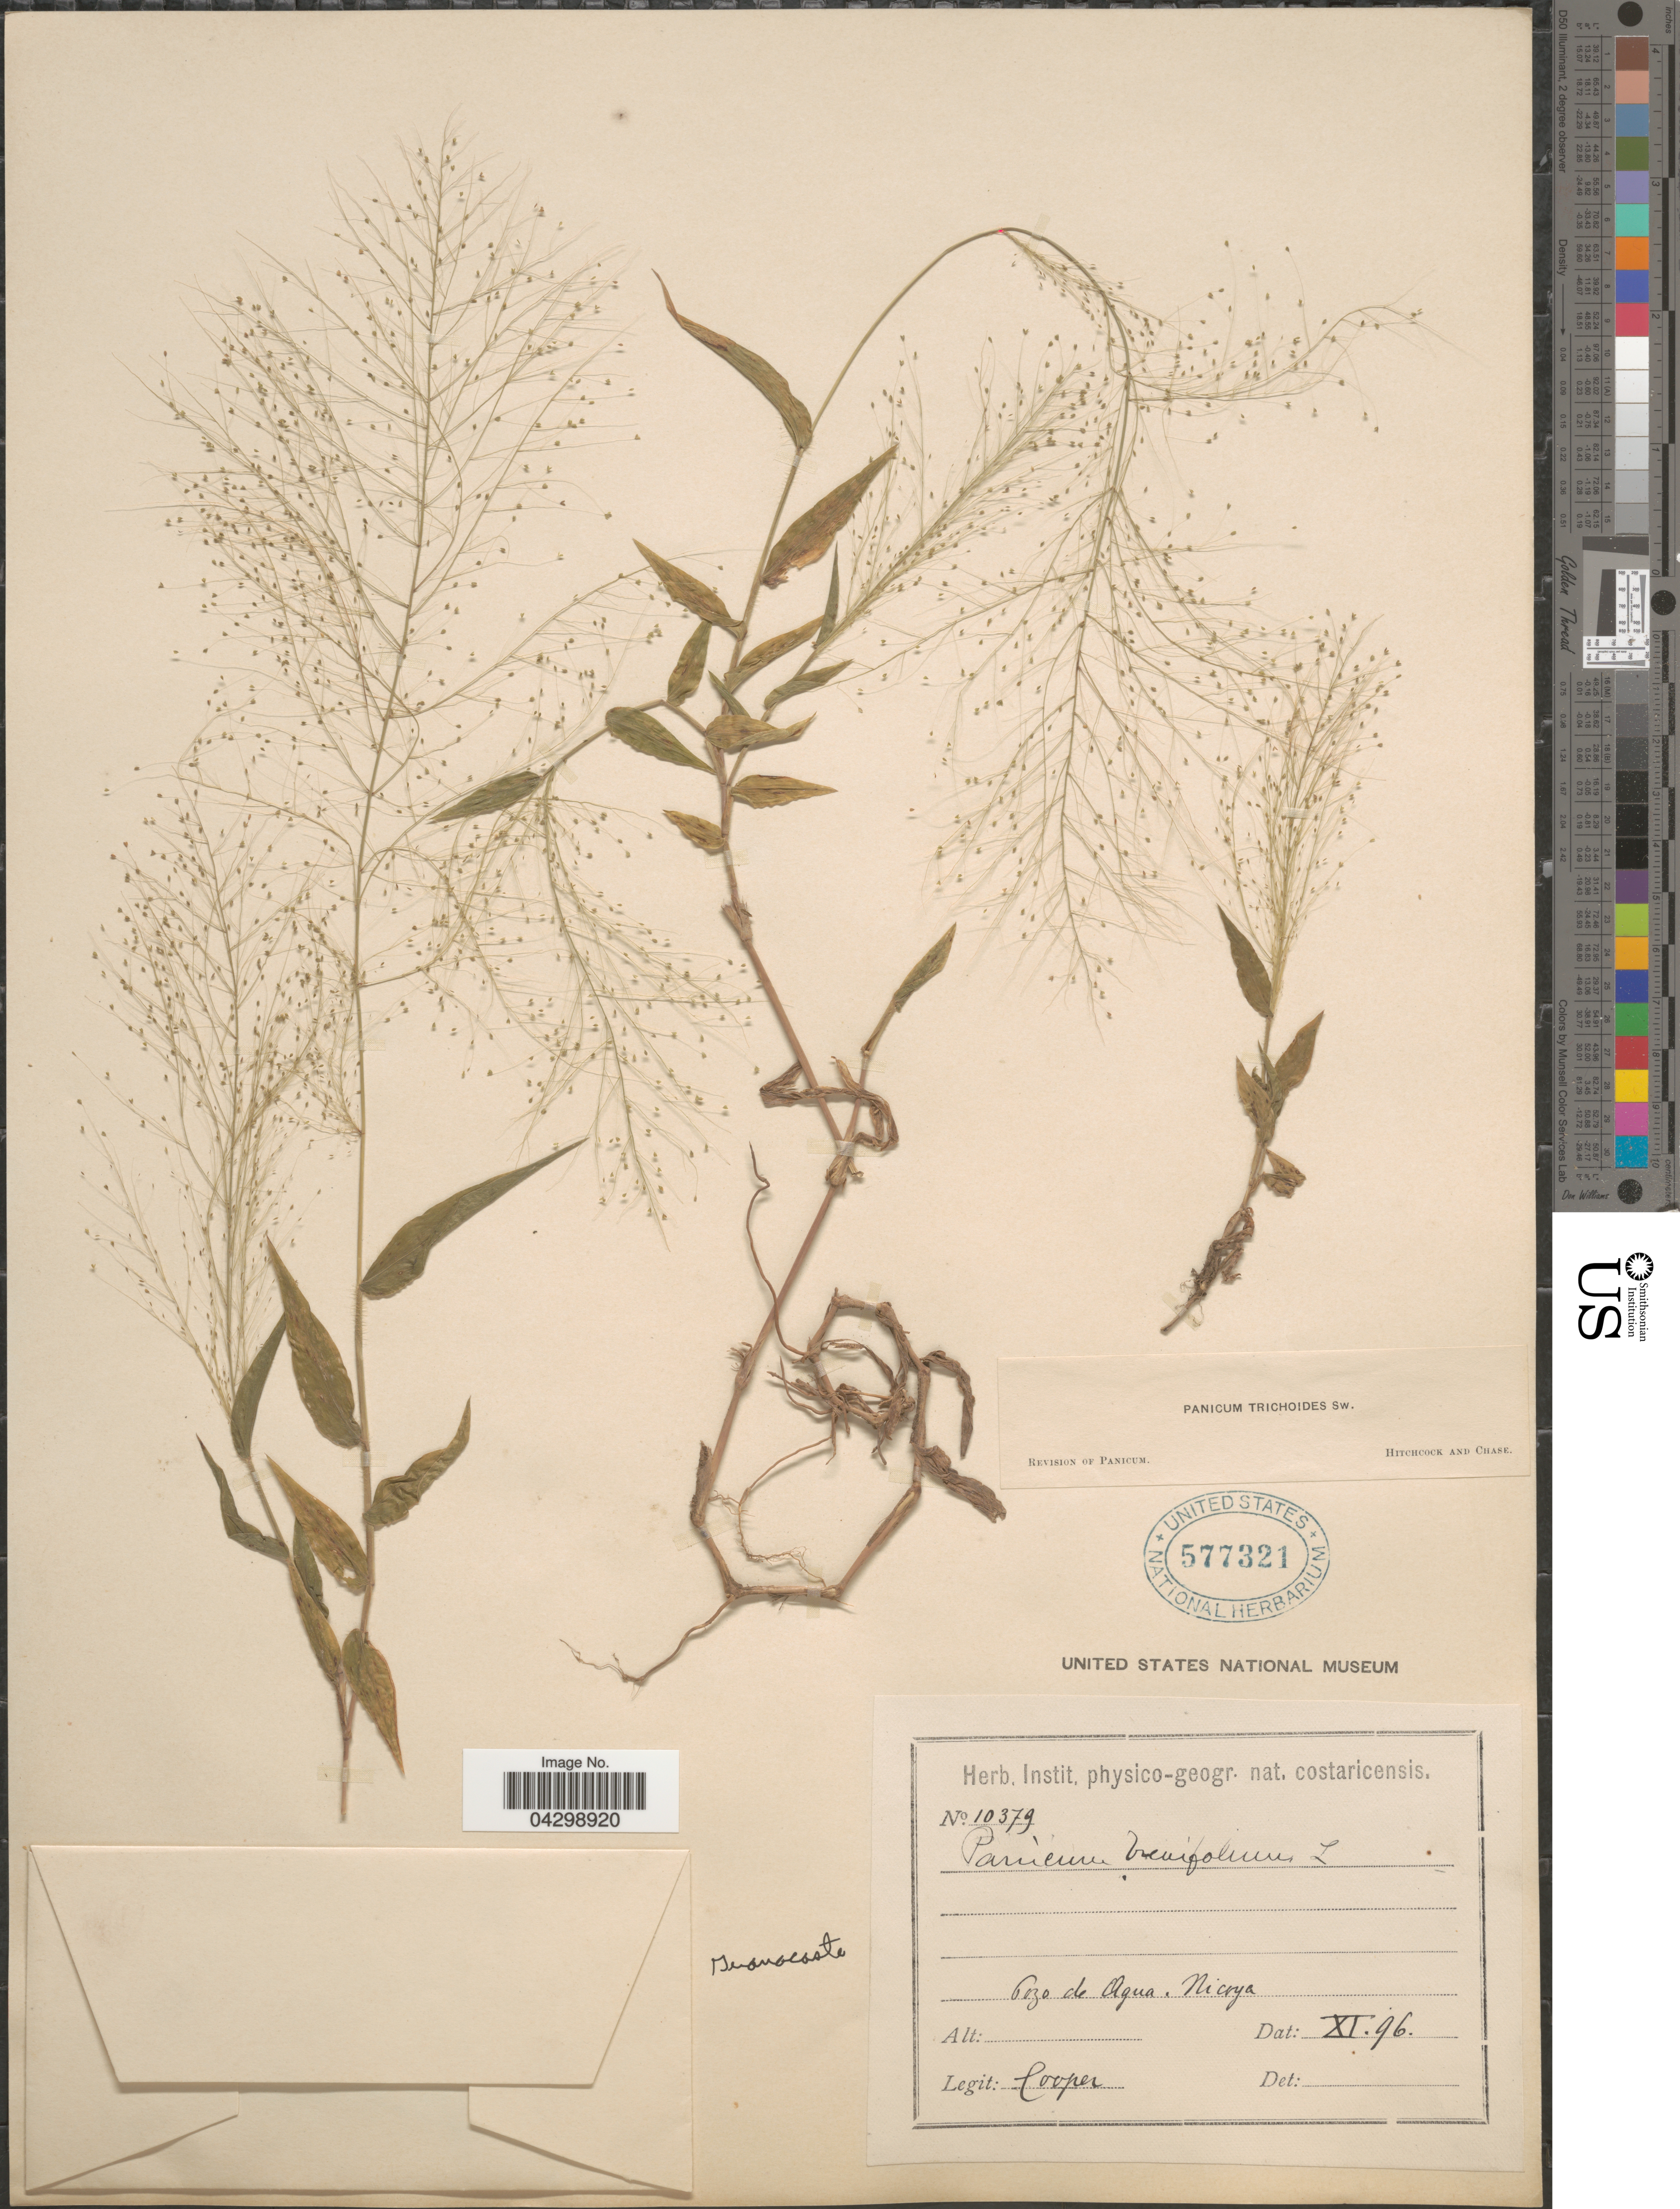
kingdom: Plantae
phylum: Tracheophyta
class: Liliopsida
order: Poales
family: Poaceae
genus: Panicum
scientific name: Panicum trichoides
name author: Sw.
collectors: -. Cooper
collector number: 10379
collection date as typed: Transcribed d/m/y: /11/96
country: Costa Rica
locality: Pozo de Agua. Nicoya.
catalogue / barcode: US 577321